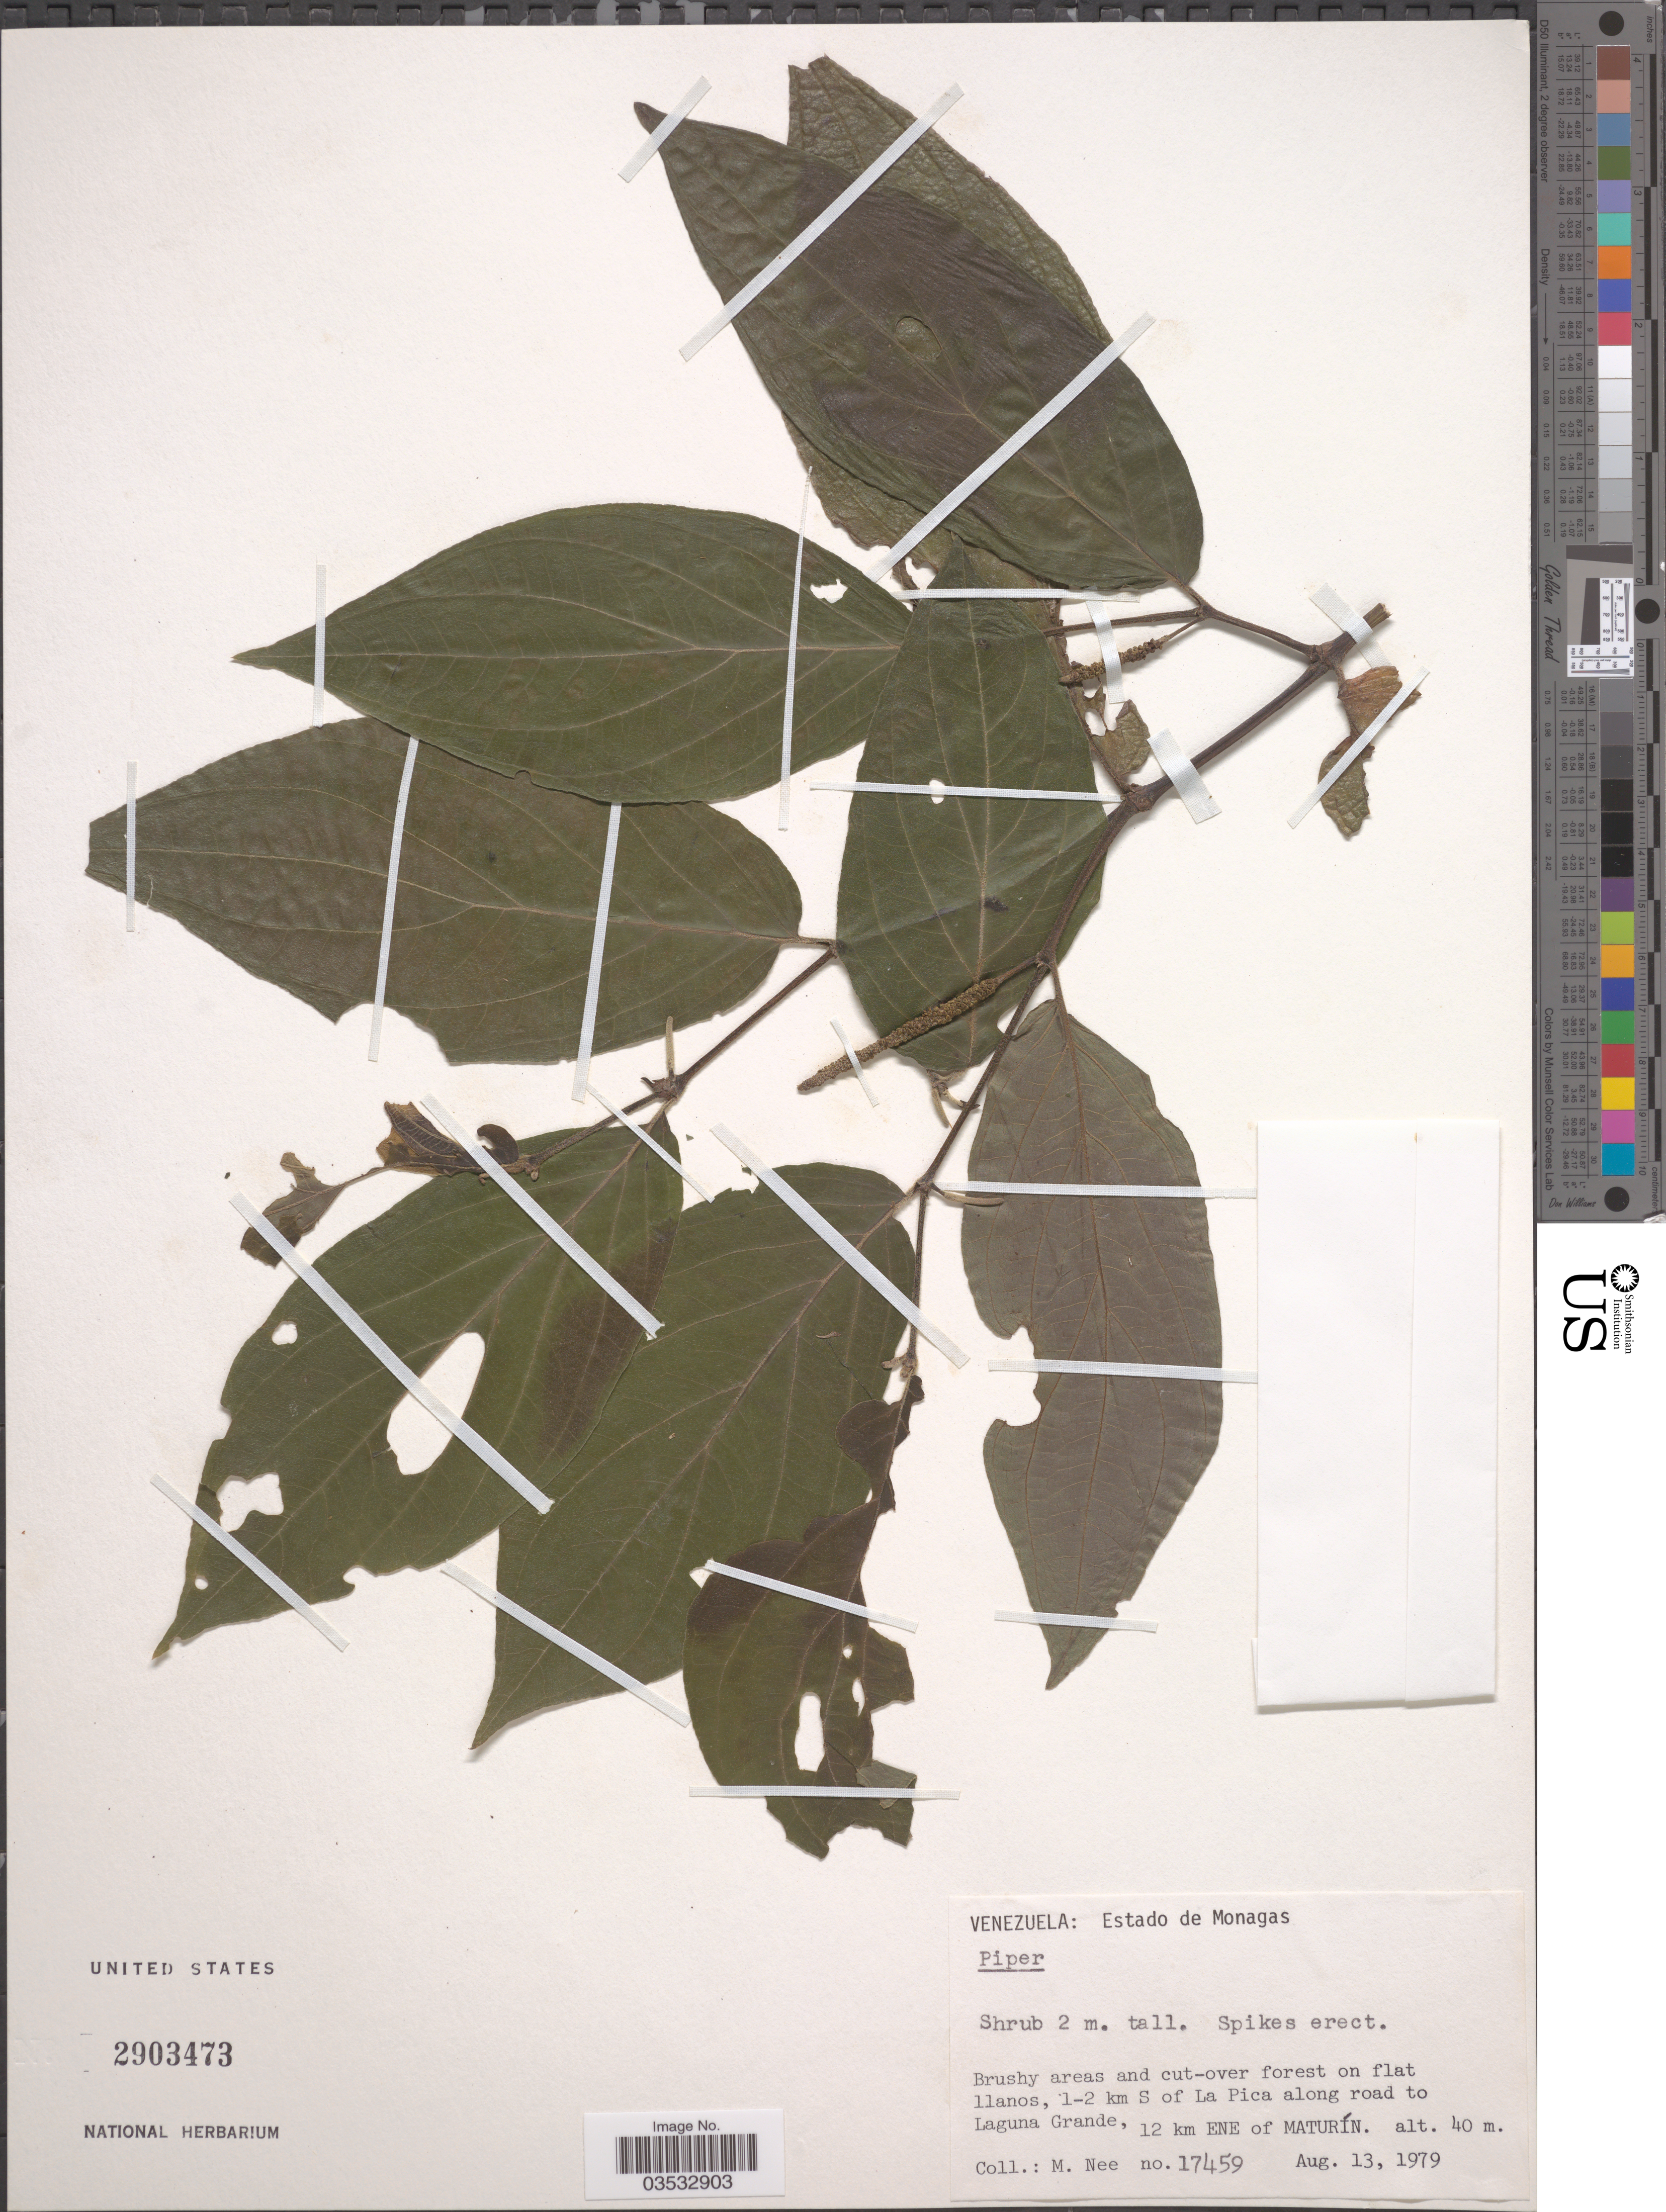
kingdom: Plantae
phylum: Tracheophyta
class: Magnoliopsida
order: Piperales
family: Piperaceae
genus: Piper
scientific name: Piper holtonii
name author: Trel.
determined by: Jaramillo, M. Alejandra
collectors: M. Nee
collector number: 17459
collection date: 1979-08-13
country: Venezuela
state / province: Monagas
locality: Brushy areas and cut-over forest on flat llanos, 1-2 km S of La Pica along road to Laguna Grande, 12 km ENE of Maturín.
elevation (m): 40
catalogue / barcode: US 2903473